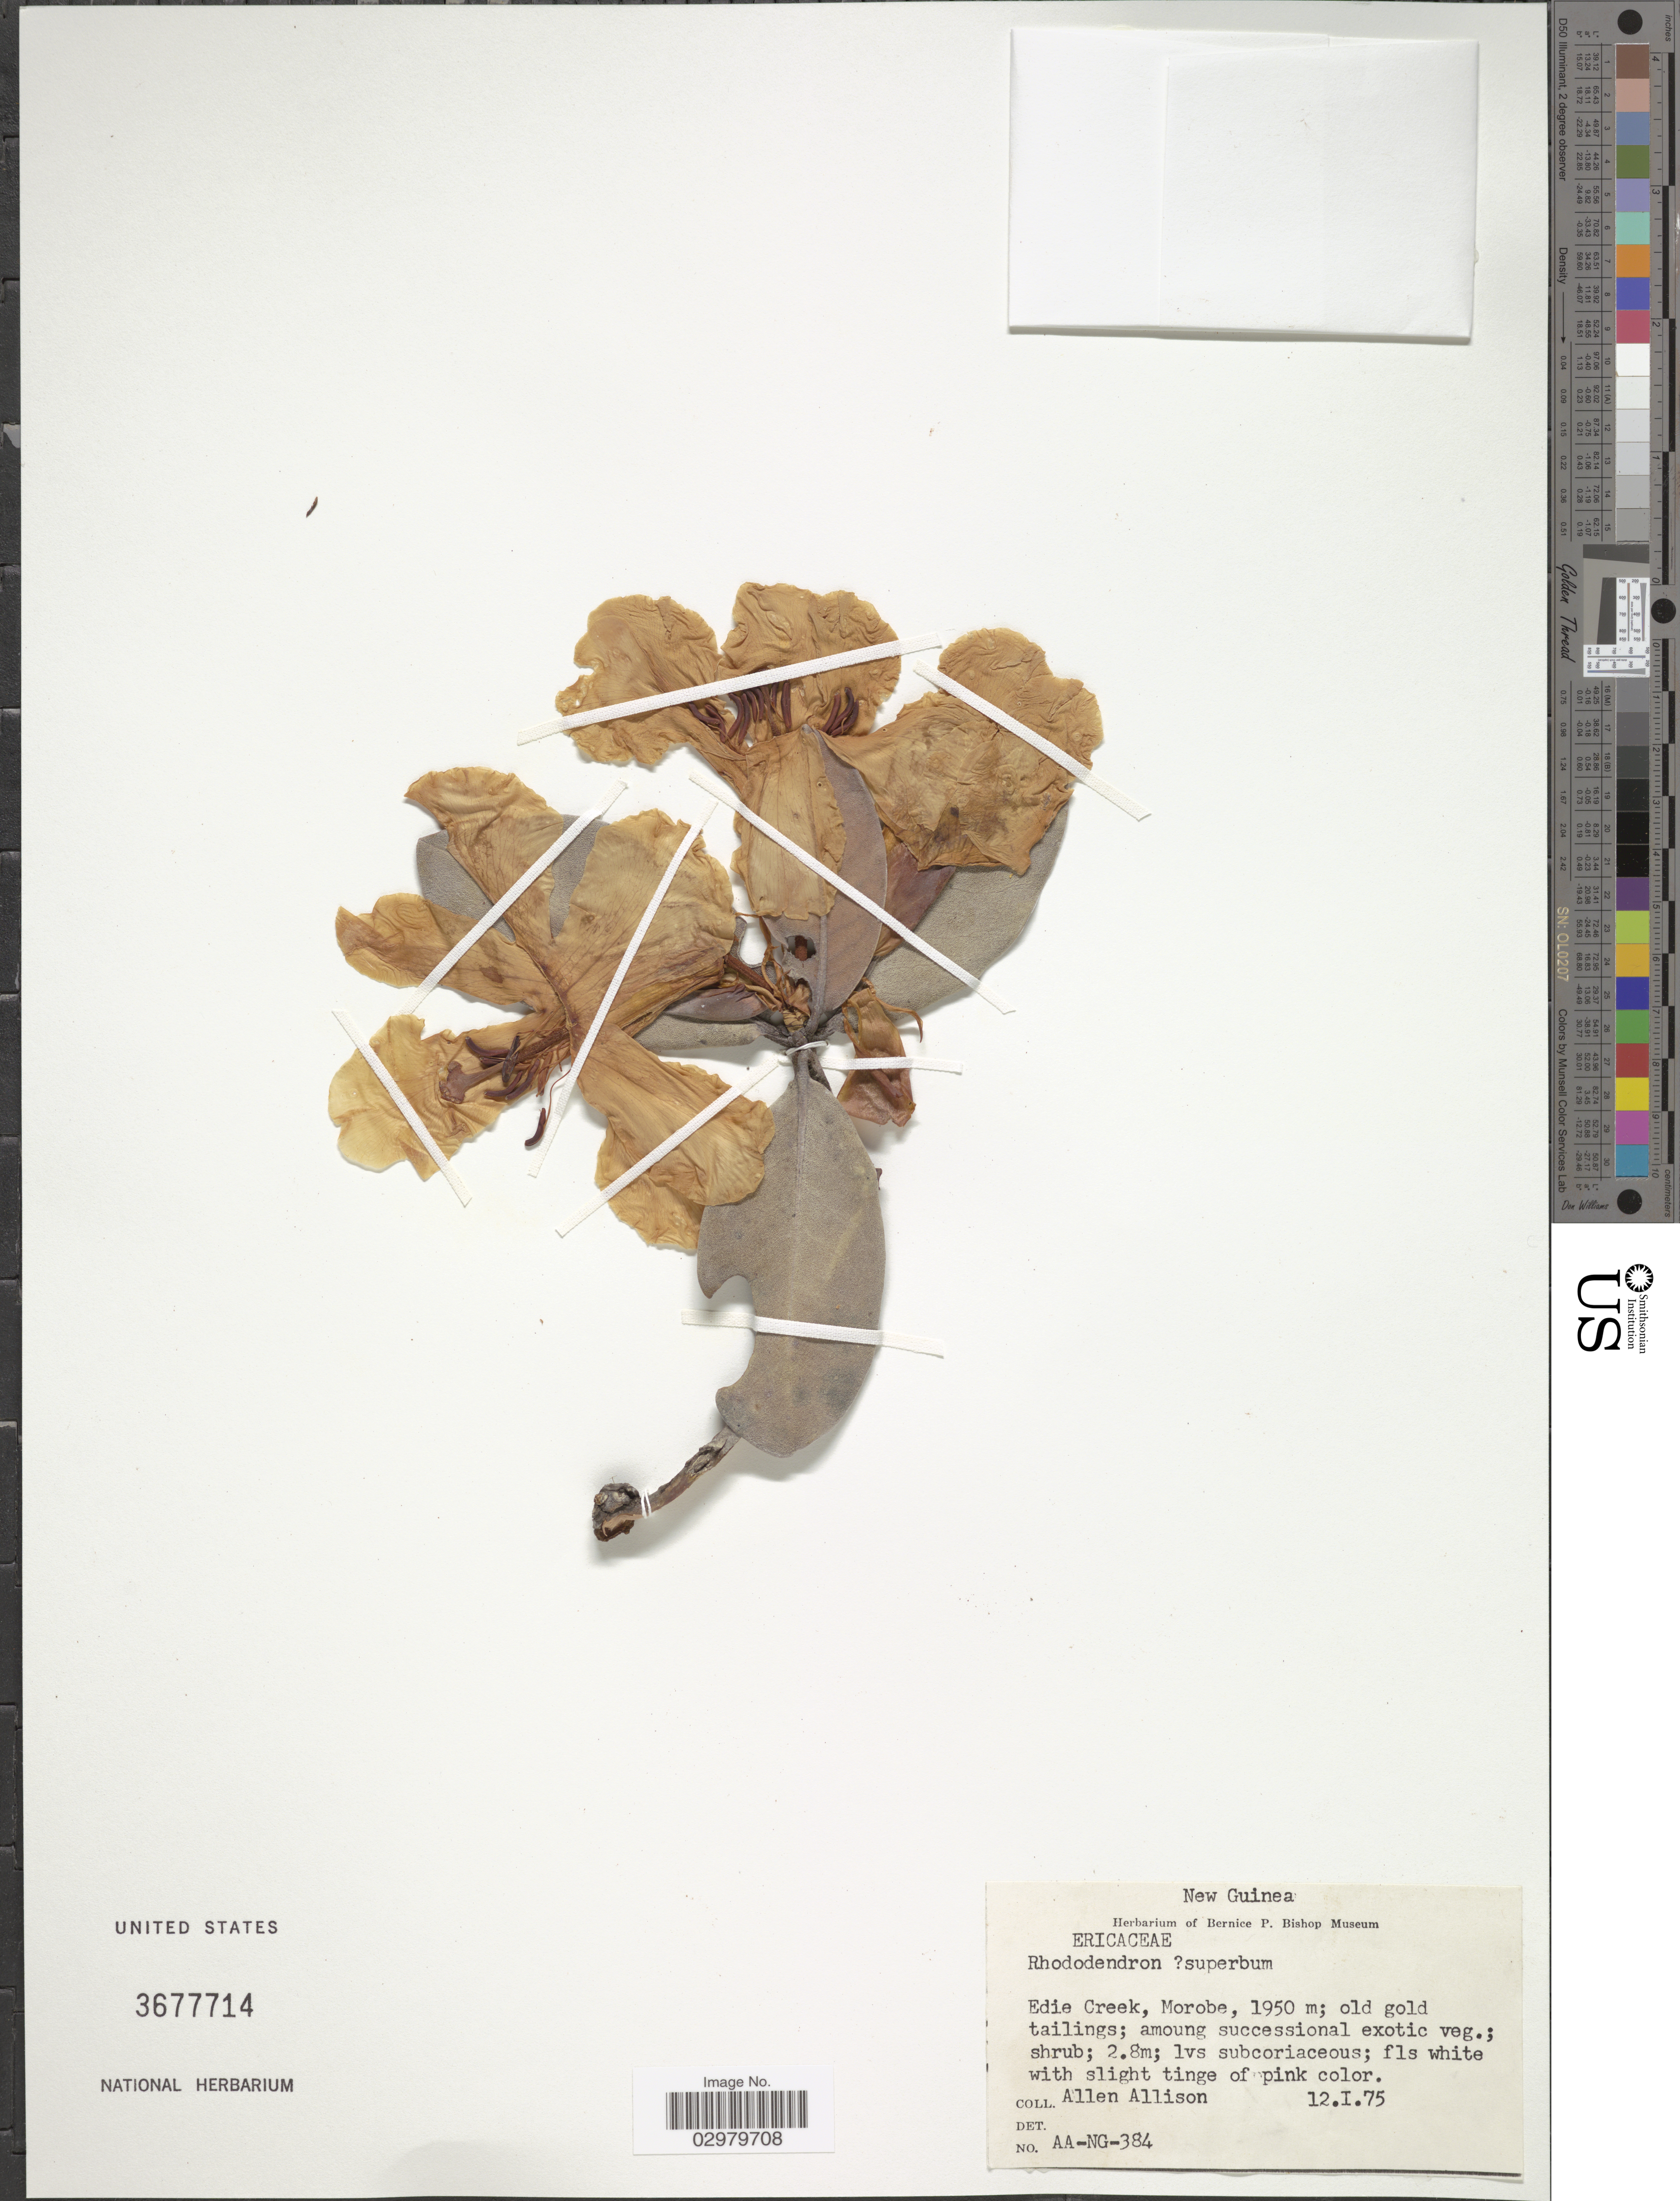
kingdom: Plantae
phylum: Tracheophyta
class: Magnoliopsida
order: Ericales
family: Ericaceae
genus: Rhododendron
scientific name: Rhododendron superbum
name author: Sleumer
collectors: A. Allison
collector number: AA-NG-384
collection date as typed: Transcribed d/m/y: 12/1/75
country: Papua New Guinea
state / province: Morobe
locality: New Guinea. Edie Creek, Morobe.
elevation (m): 1950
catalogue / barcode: US 3677714